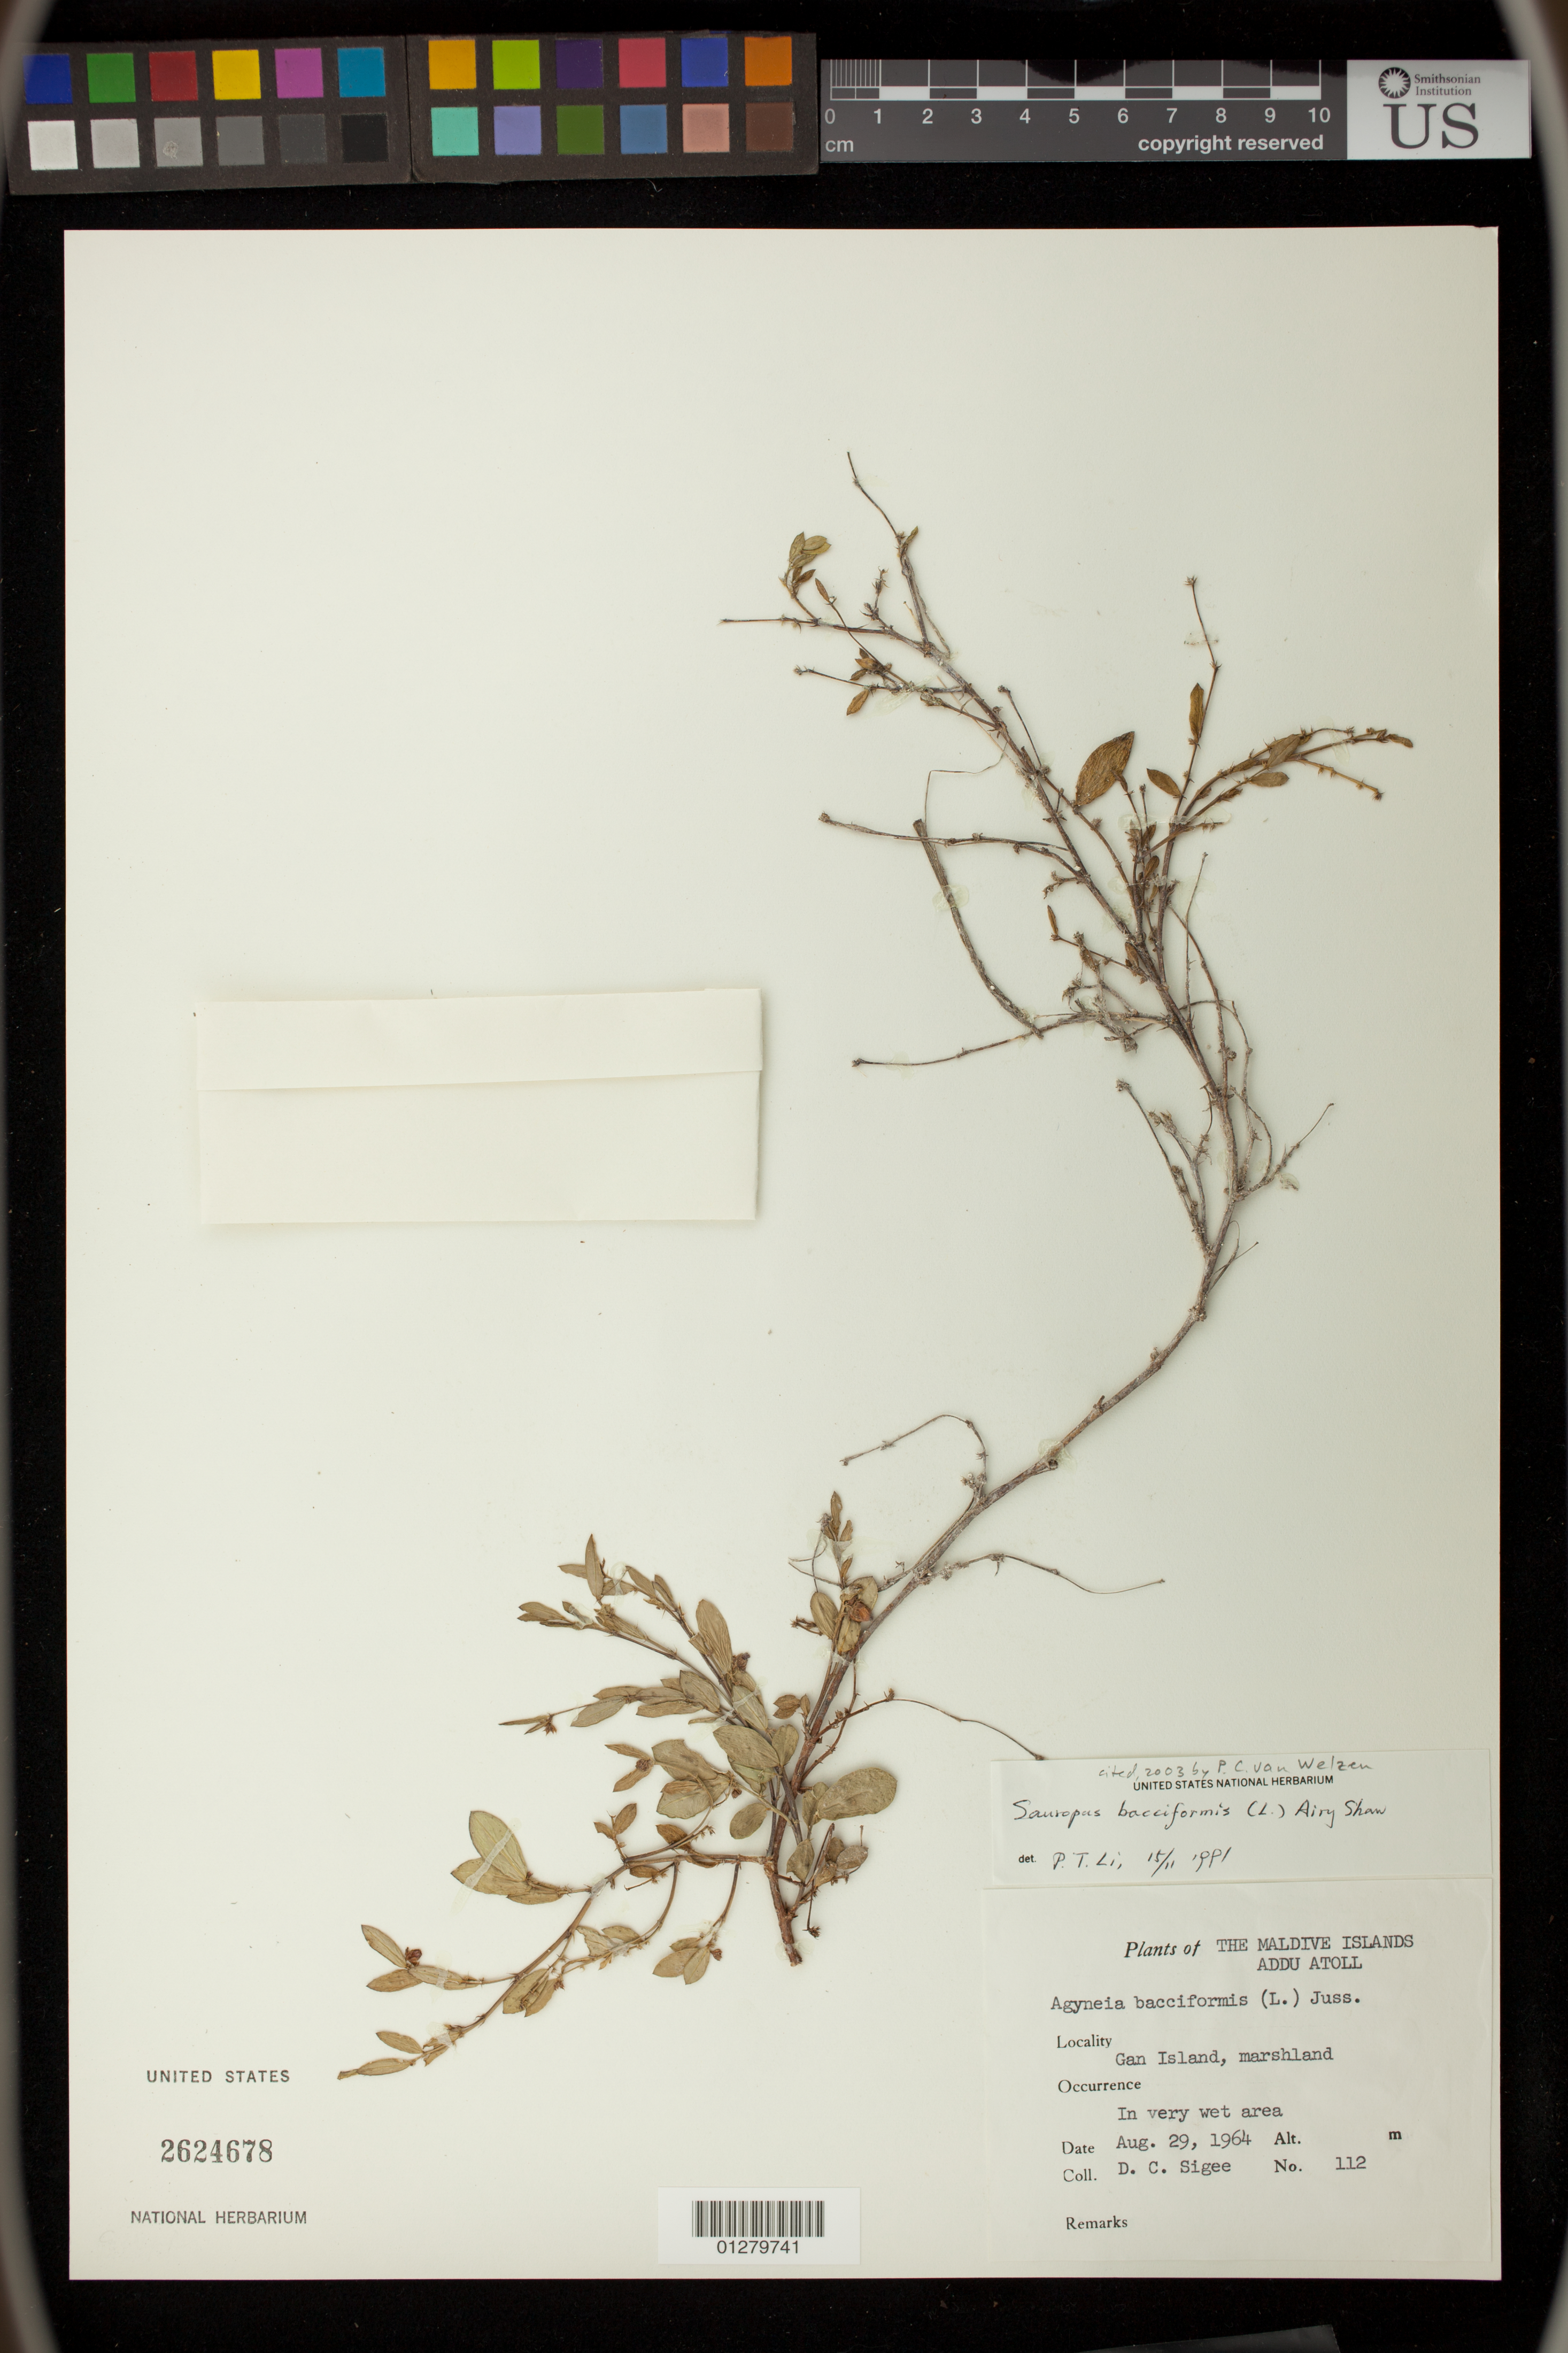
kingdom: Plantae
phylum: Tracheophyta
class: Magnoliopsida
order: Malpighiales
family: Phyllanthaceae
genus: Sauropus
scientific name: Sauropus bacciformis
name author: (L.) Airy Shaw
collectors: D. C. Sigee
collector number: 112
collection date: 1964-08-29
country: Maldive Islands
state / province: Seenu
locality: Gan Island, marshland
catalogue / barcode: US 2624678